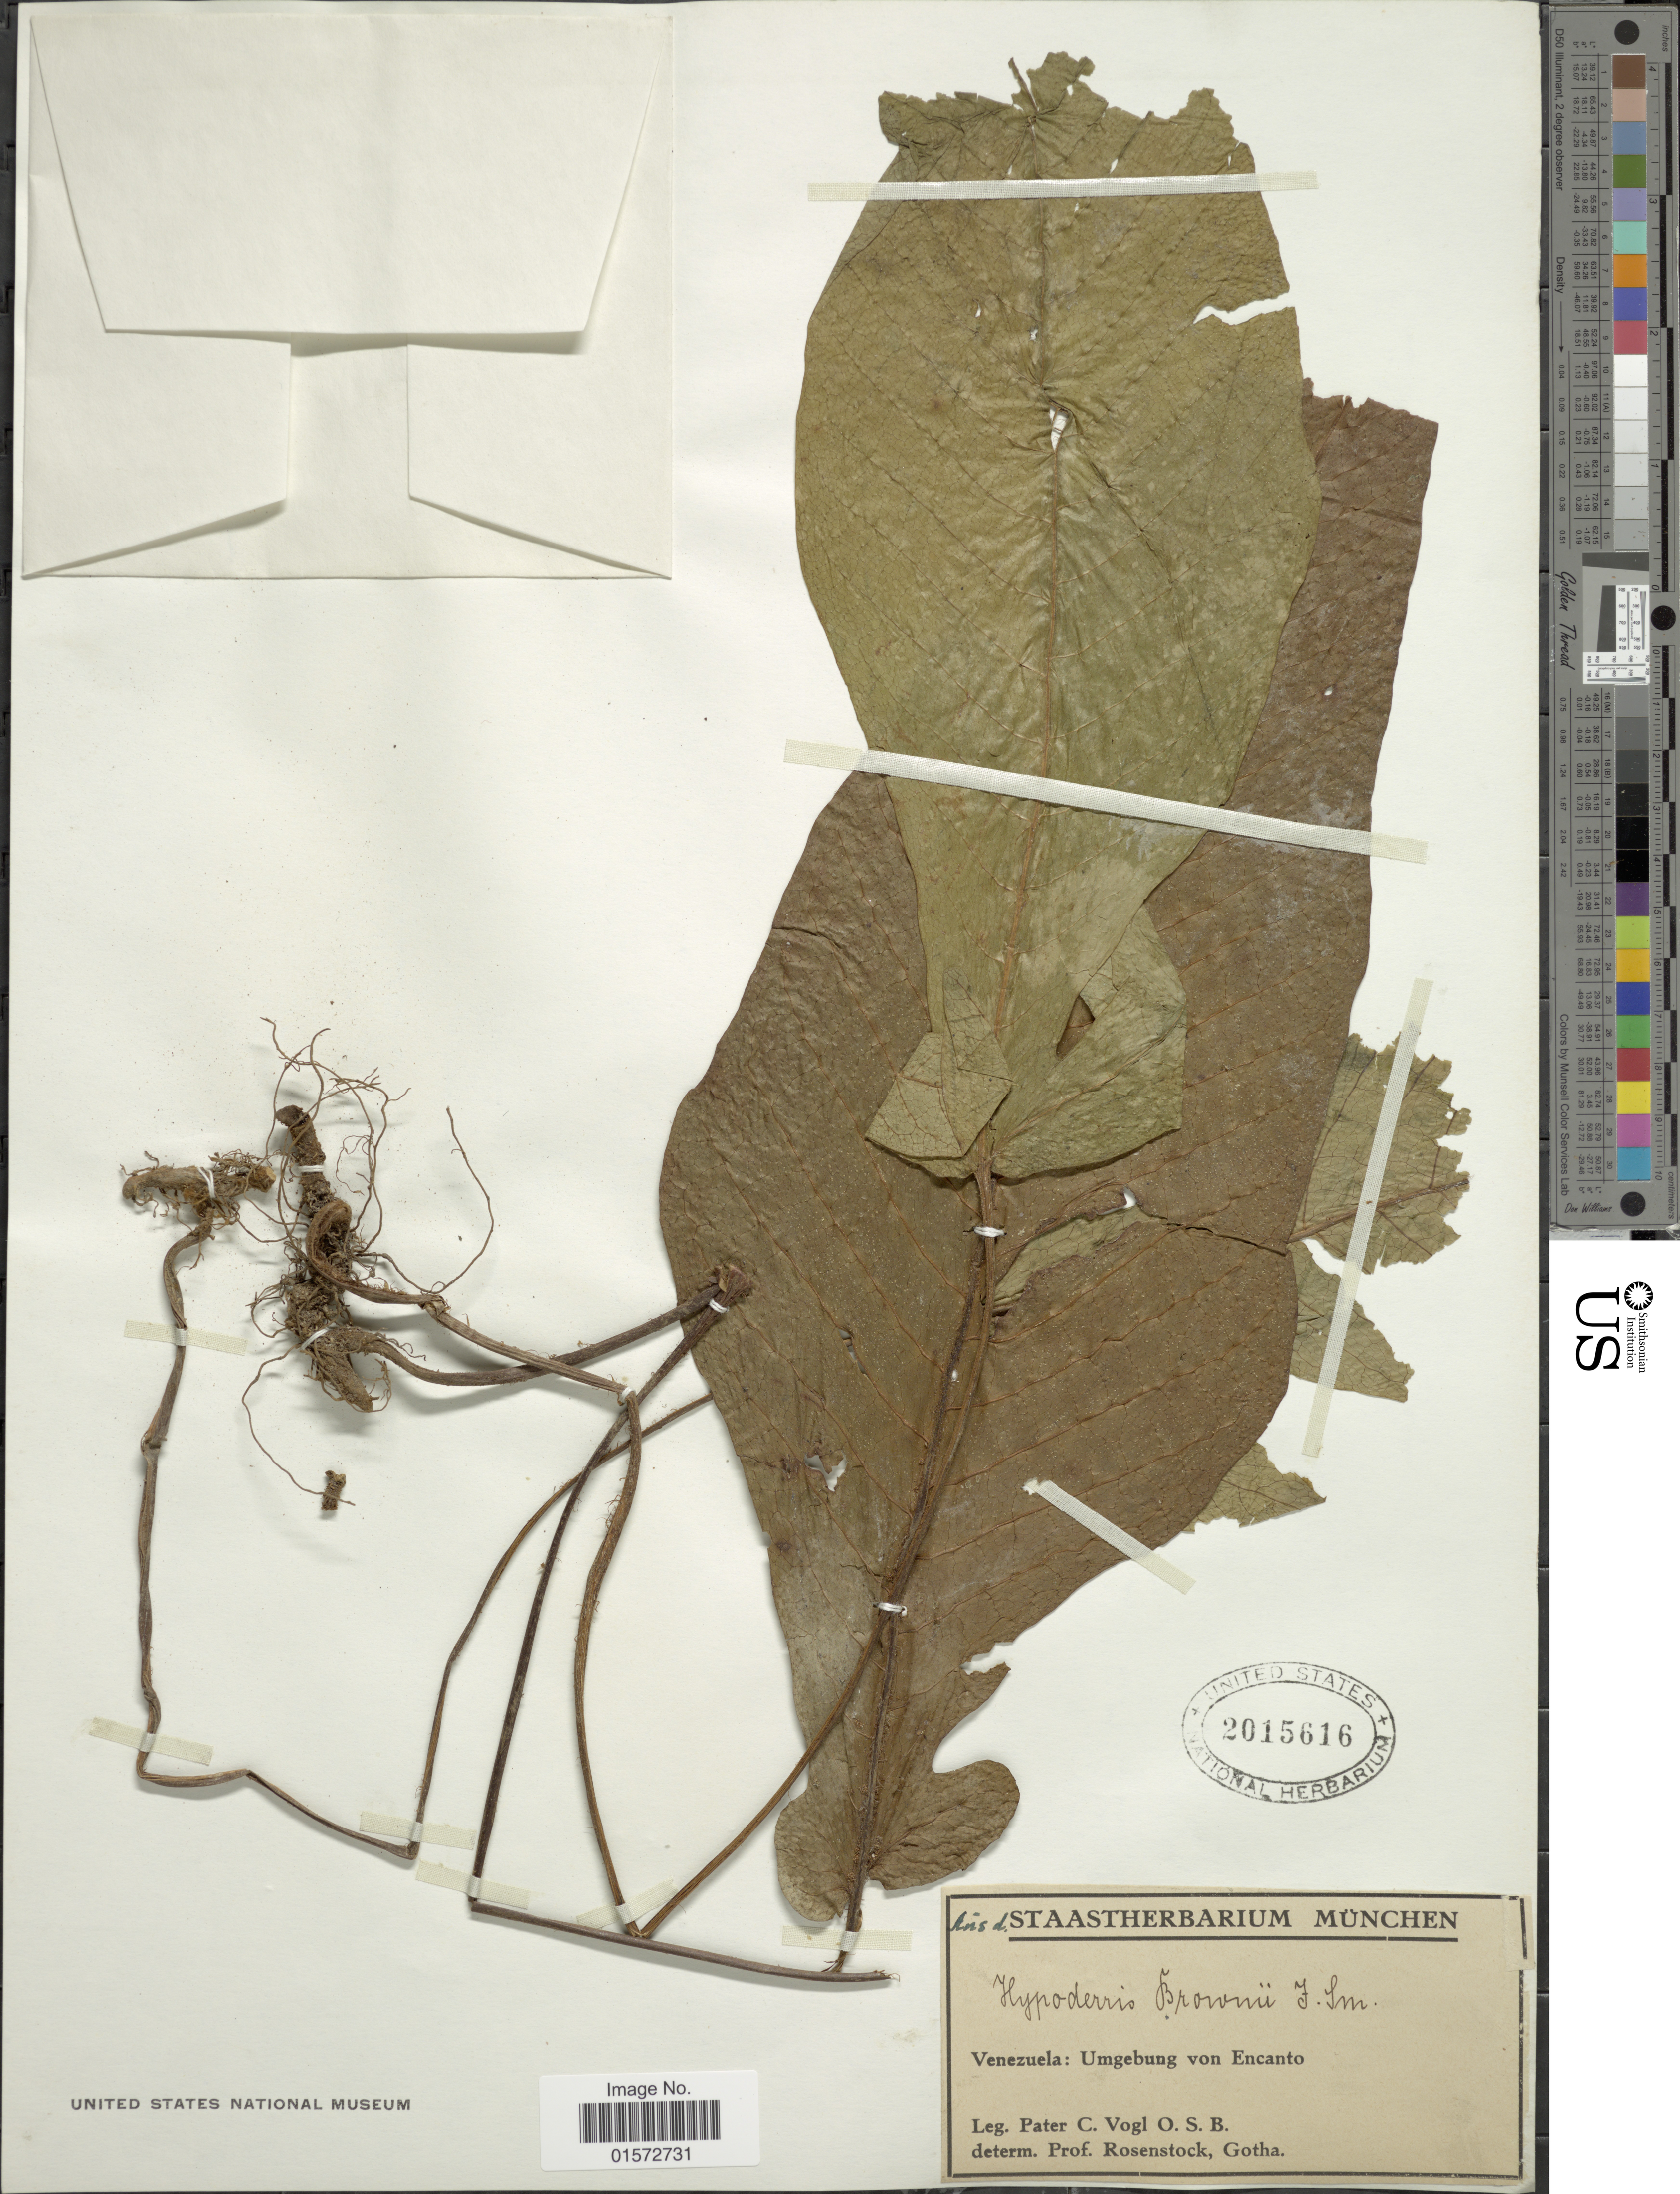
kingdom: Plantae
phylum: Tracheophyta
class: Polypodiopsida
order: Polypodiales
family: Tectariaceae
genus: Hypoderris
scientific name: Hypoderris brownii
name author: J. Sm.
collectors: P. C. Vogl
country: Venezuela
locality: Umgebung von Encanto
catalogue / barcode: US 2015616